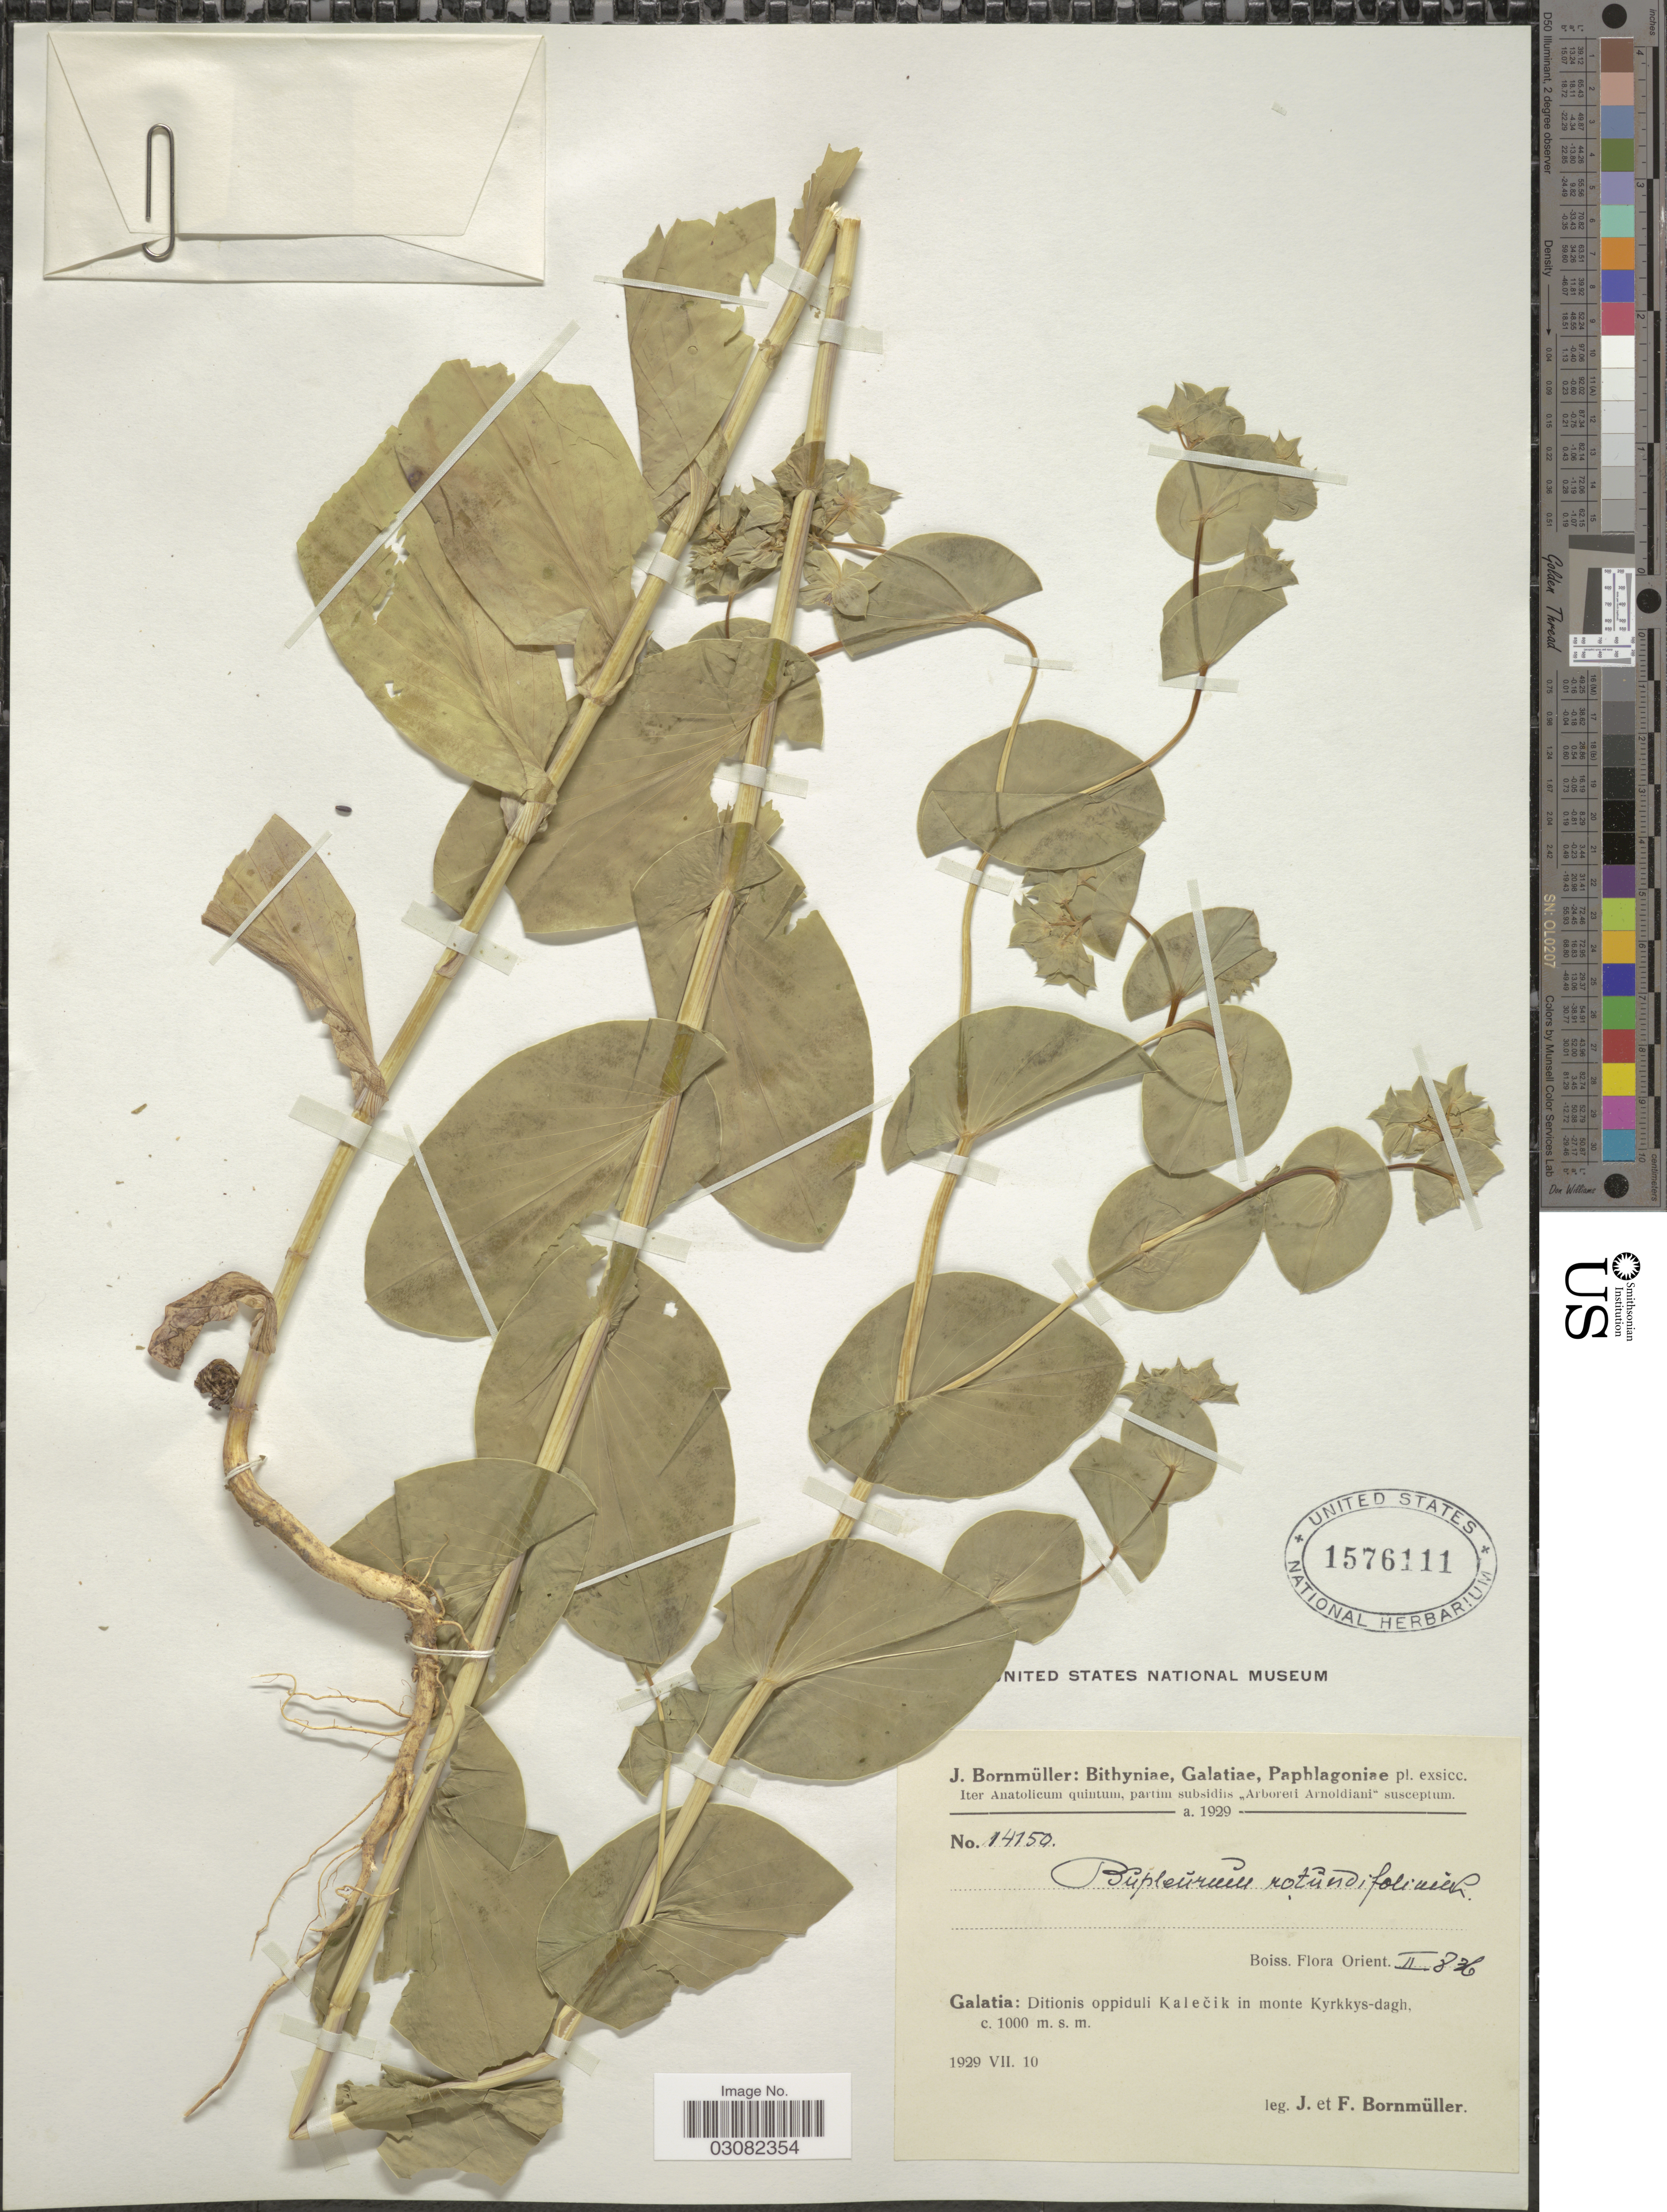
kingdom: Plantae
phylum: Tracheophyta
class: Magnoliopsida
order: Apiales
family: Apiaceae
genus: Bupleurum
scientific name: Bupleurum rotundifolium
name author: L.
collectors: J. Bornmüller & F. Bornmüller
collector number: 14150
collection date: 1929-07-10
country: Turkey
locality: Galatia: Ditionis oppiduli Kalecik in monte Kyrkkys-dagh.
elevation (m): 1000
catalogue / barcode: US 1576111